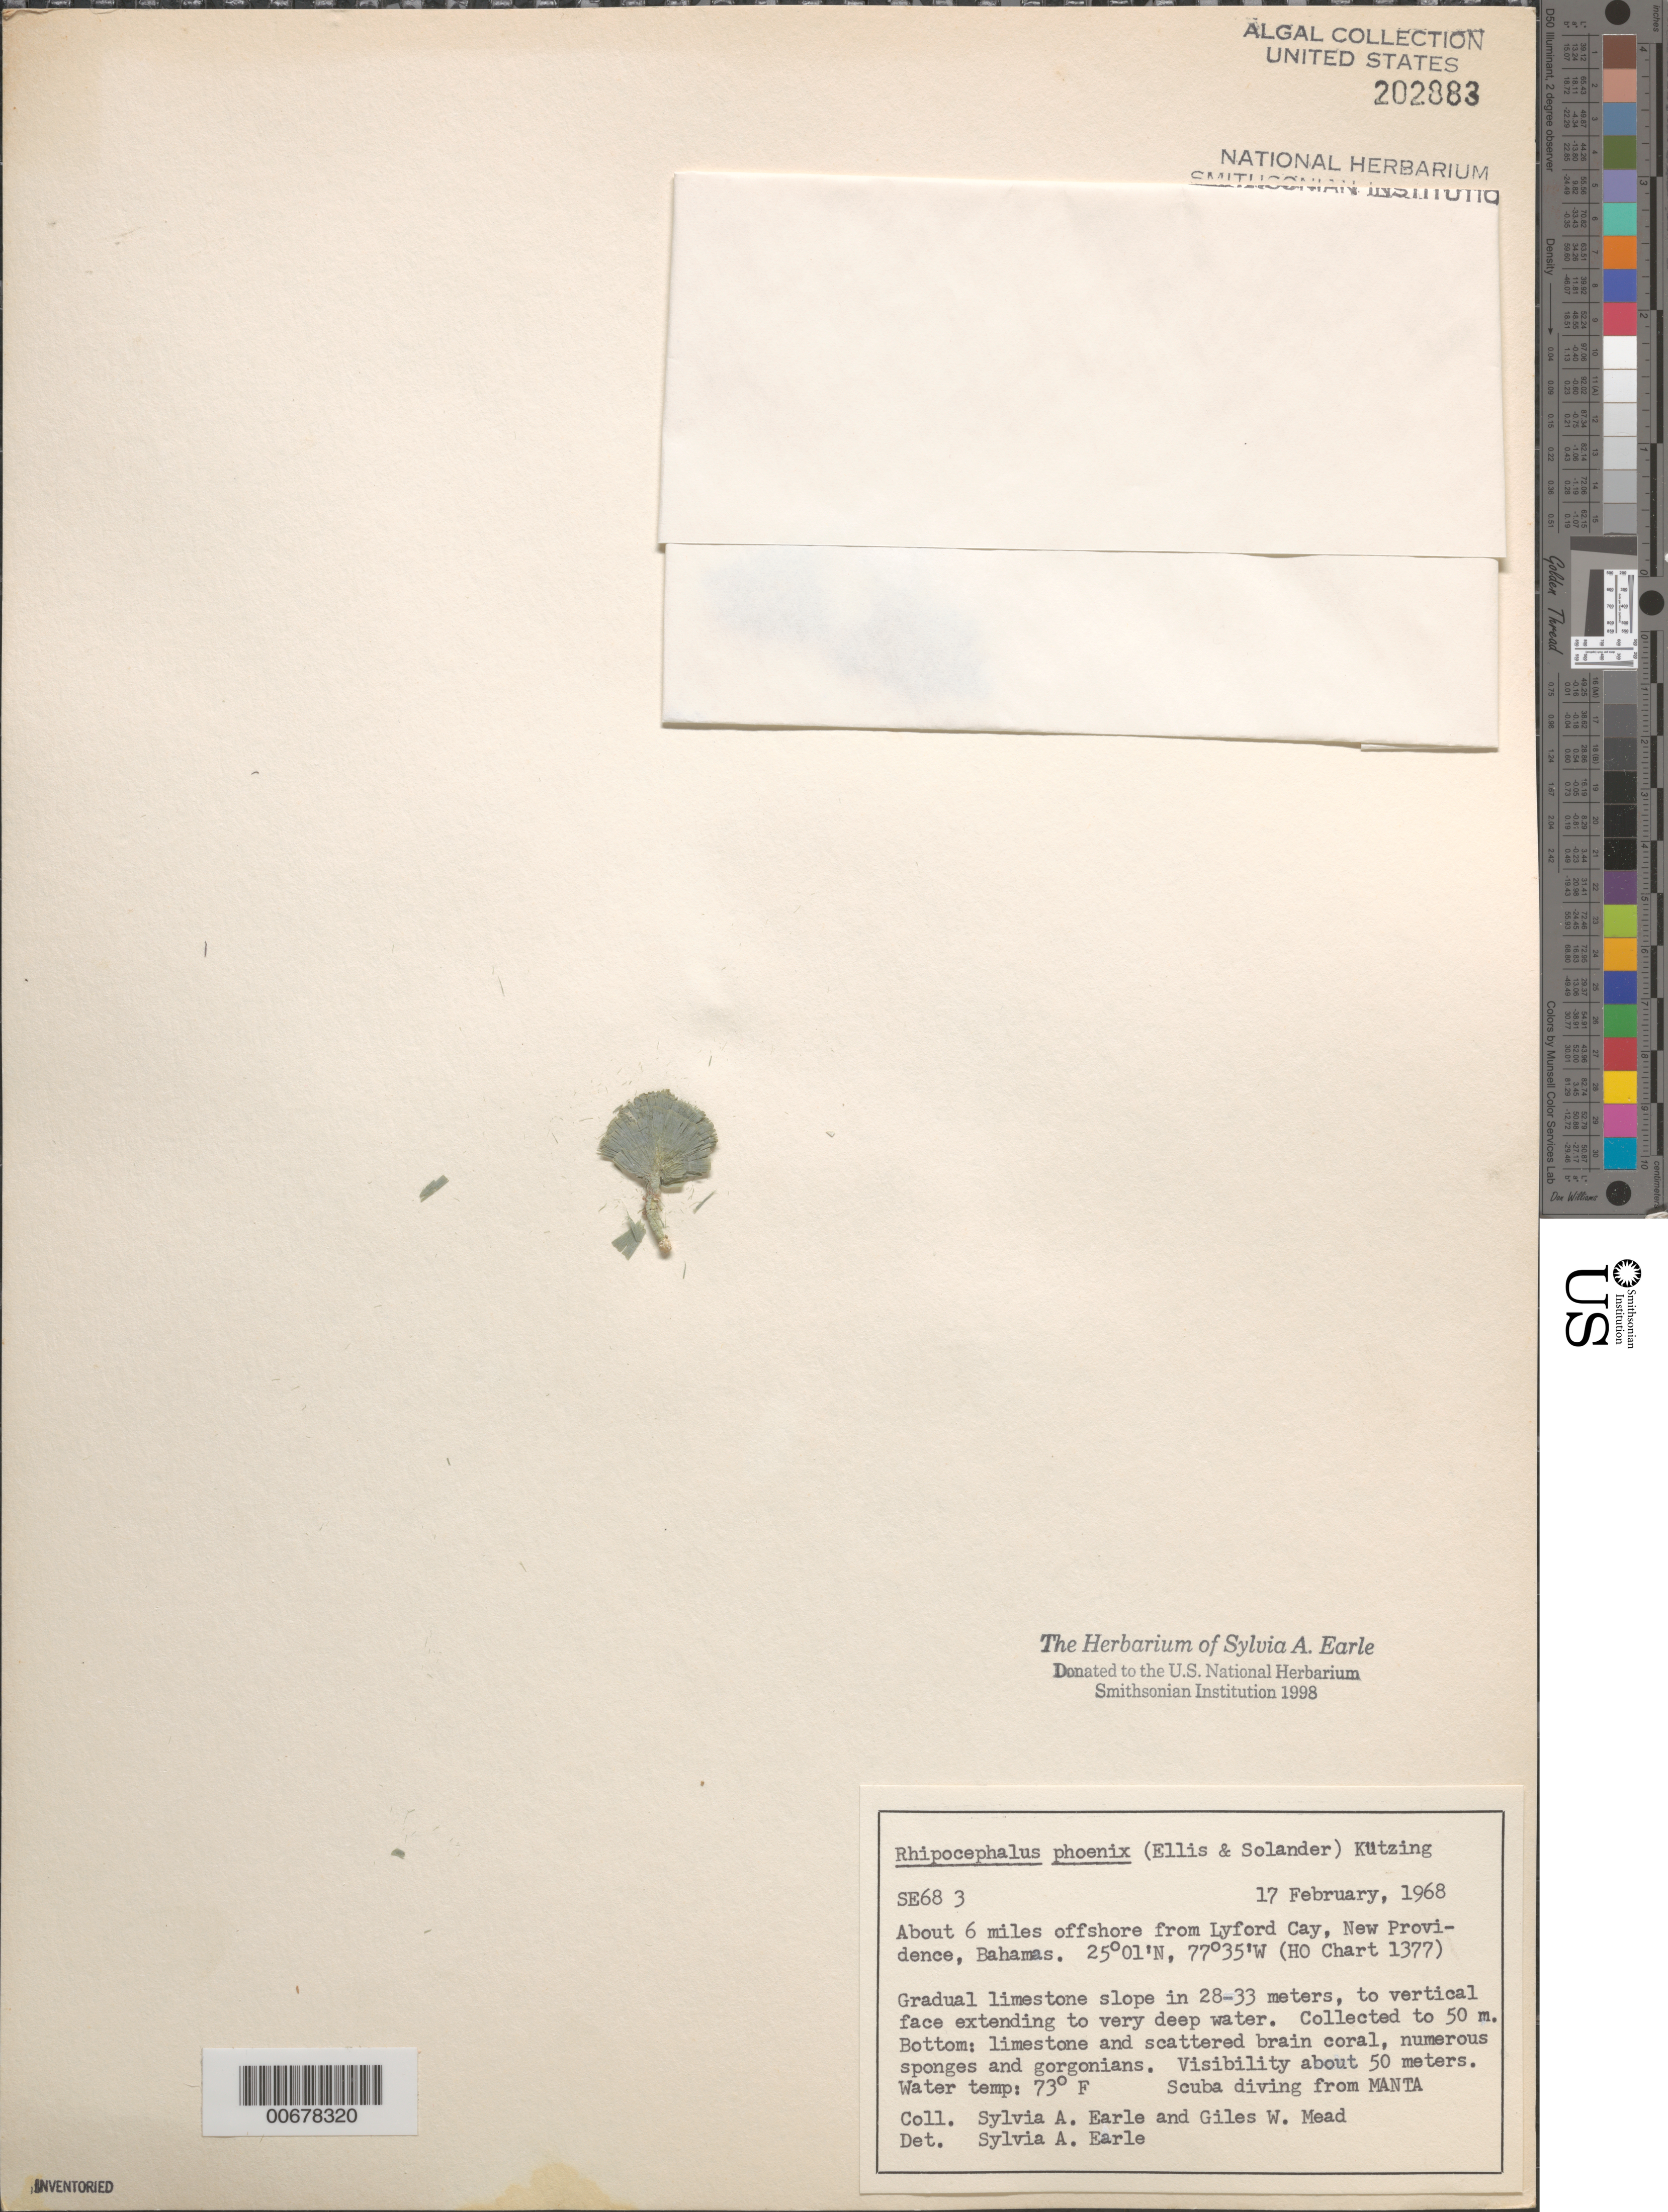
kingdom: Plantae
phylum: Chlorophyta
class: Ulvophyceae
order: Bryopsidales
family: Udoteaceae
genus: Rhipocephalus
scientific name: Rhipocephalus phoenix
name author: (J. Ellis & Sol.) Kütz.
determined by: Earle, S. A.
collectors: S. A. Earle & G. W. Mead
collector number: SE 683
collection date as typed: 17 Feb 1968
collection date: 1968-02-17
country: Bahamas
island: New Providence Island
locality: Ca. 6 miles off Lyford Cay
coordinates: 25 01' N, 77 35' W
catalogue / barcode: US 202883